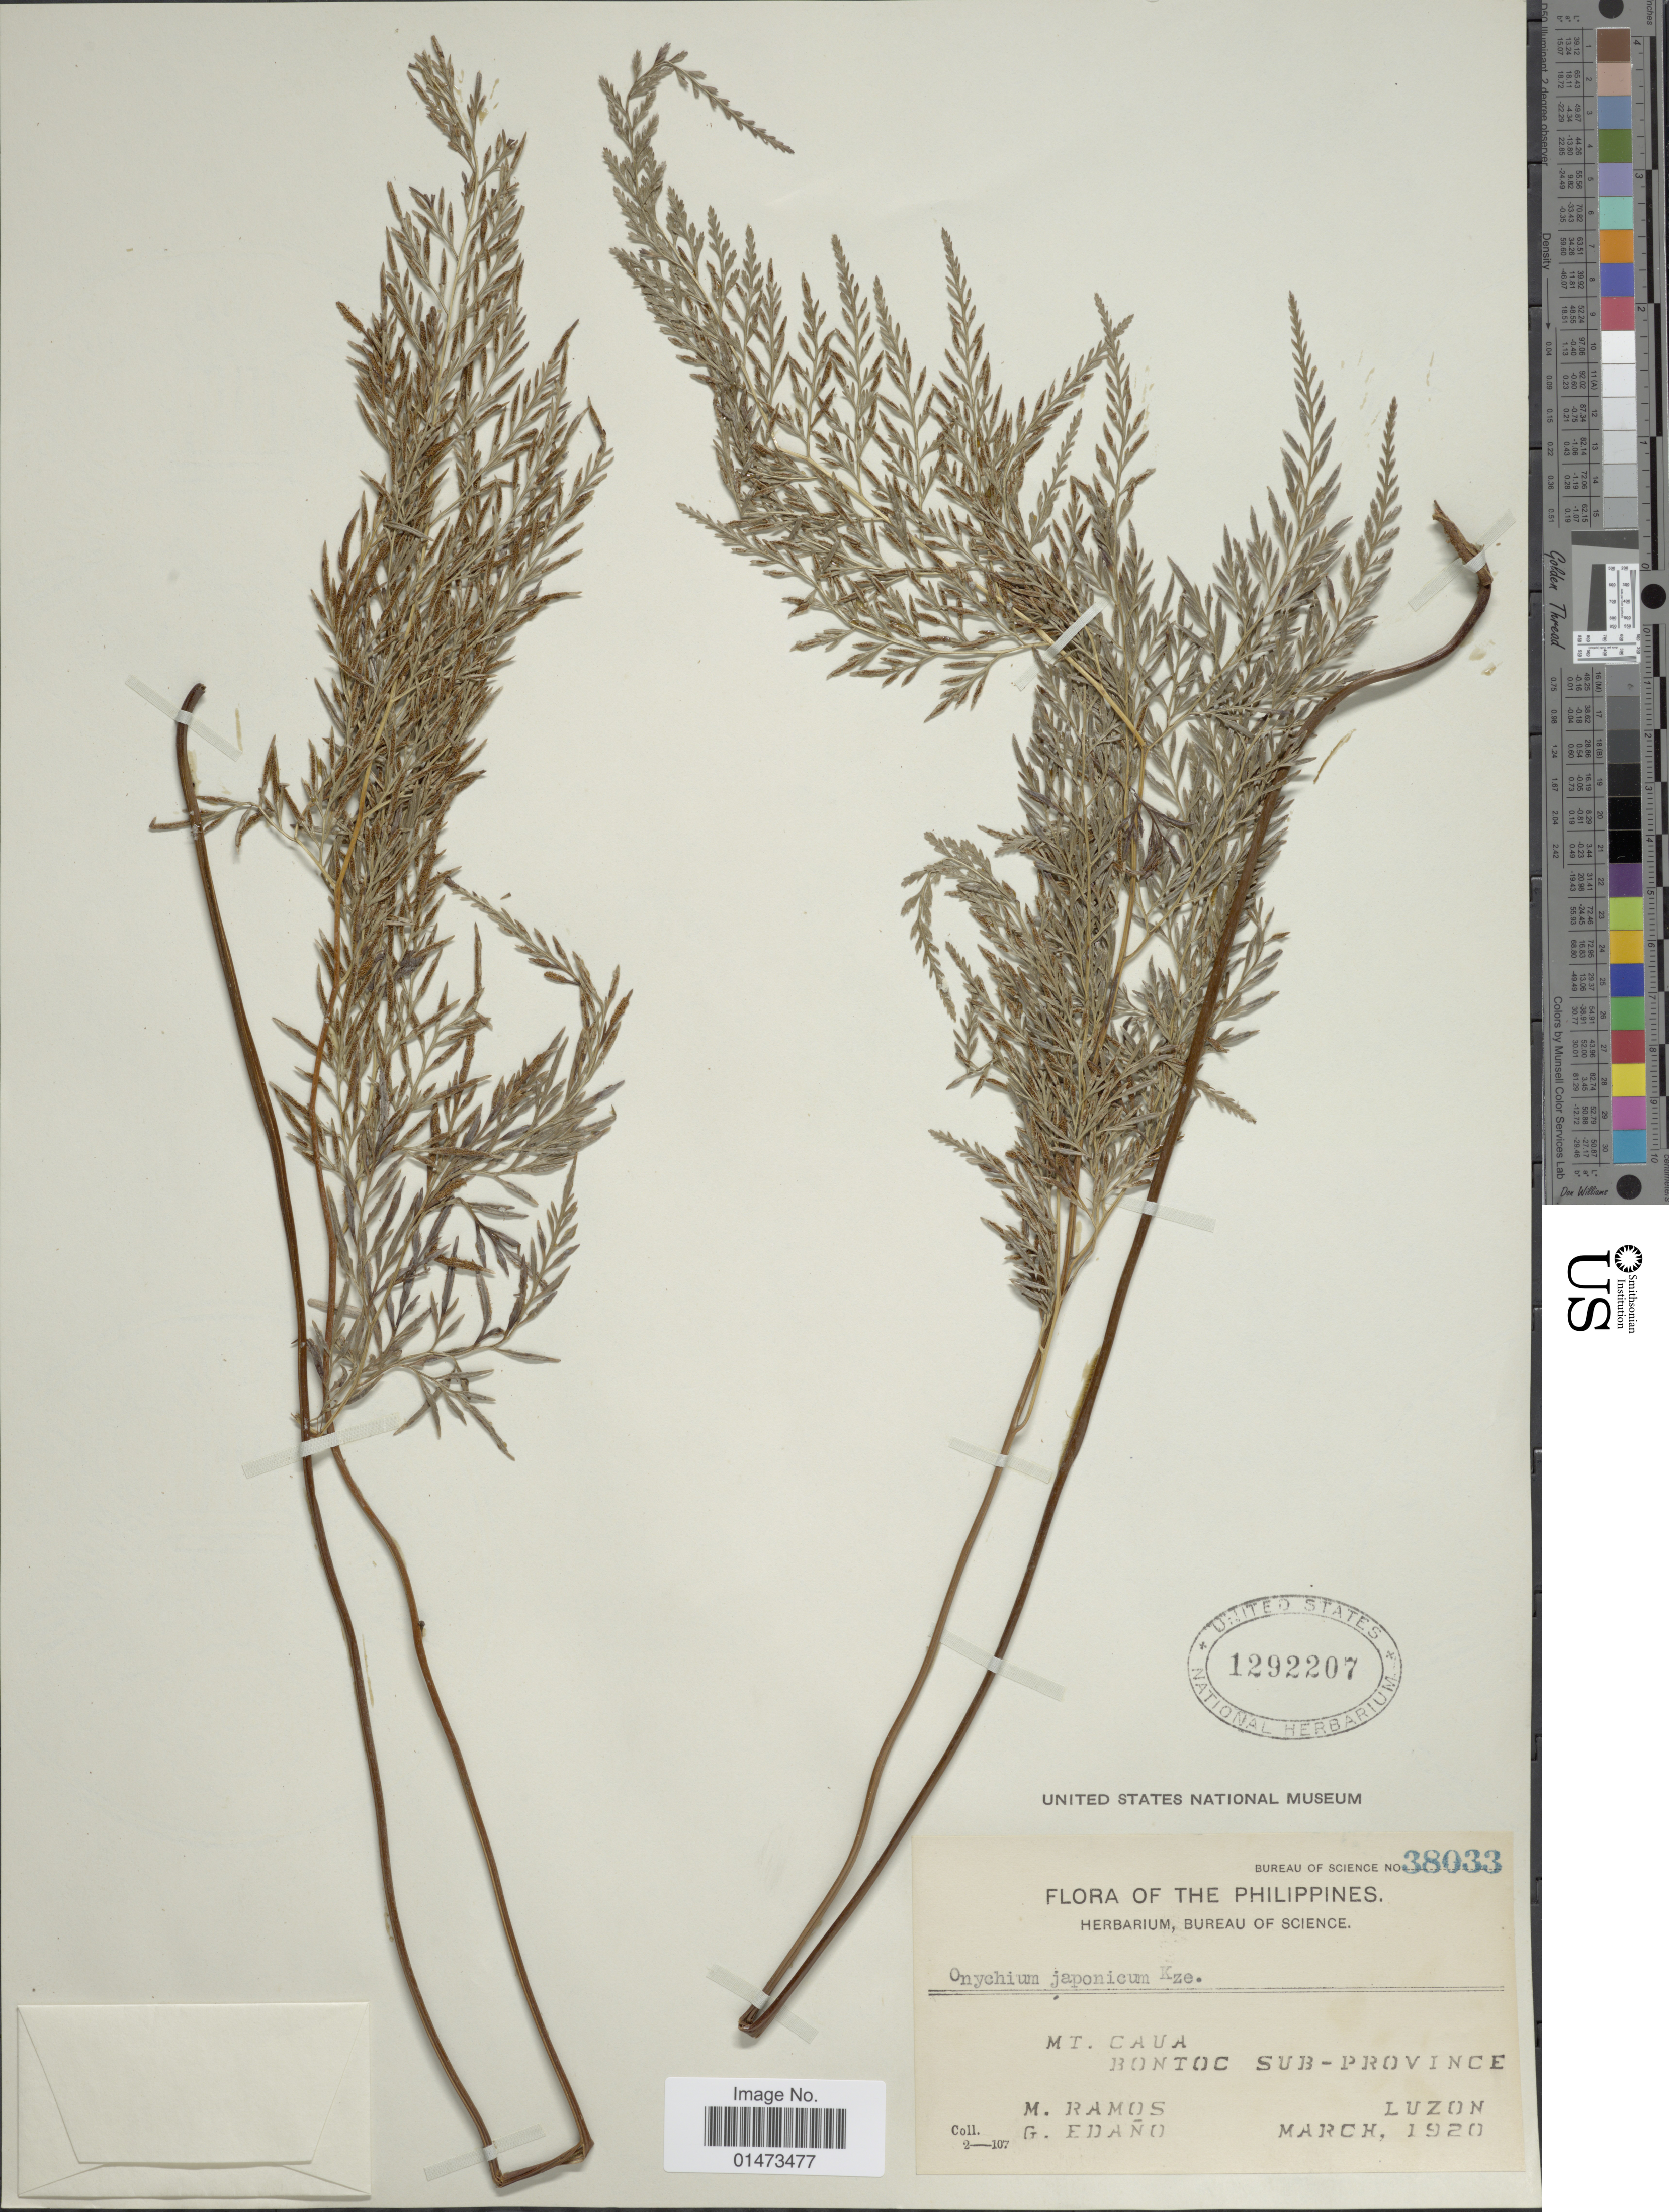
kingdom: Plantae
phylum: Tracheophyta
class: Polypodiopsida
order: Polypodiales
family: Pteridaceae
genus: Onychium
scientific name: Onychium japonicum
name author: (Thunb.) Kunze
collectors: M. Ramos & G. Edaño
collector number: Bureau of Science 38033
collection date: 1920-03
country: Philippines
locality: Mt. Caua Bontoc sub-province Luzon.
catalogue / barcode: US 1292207